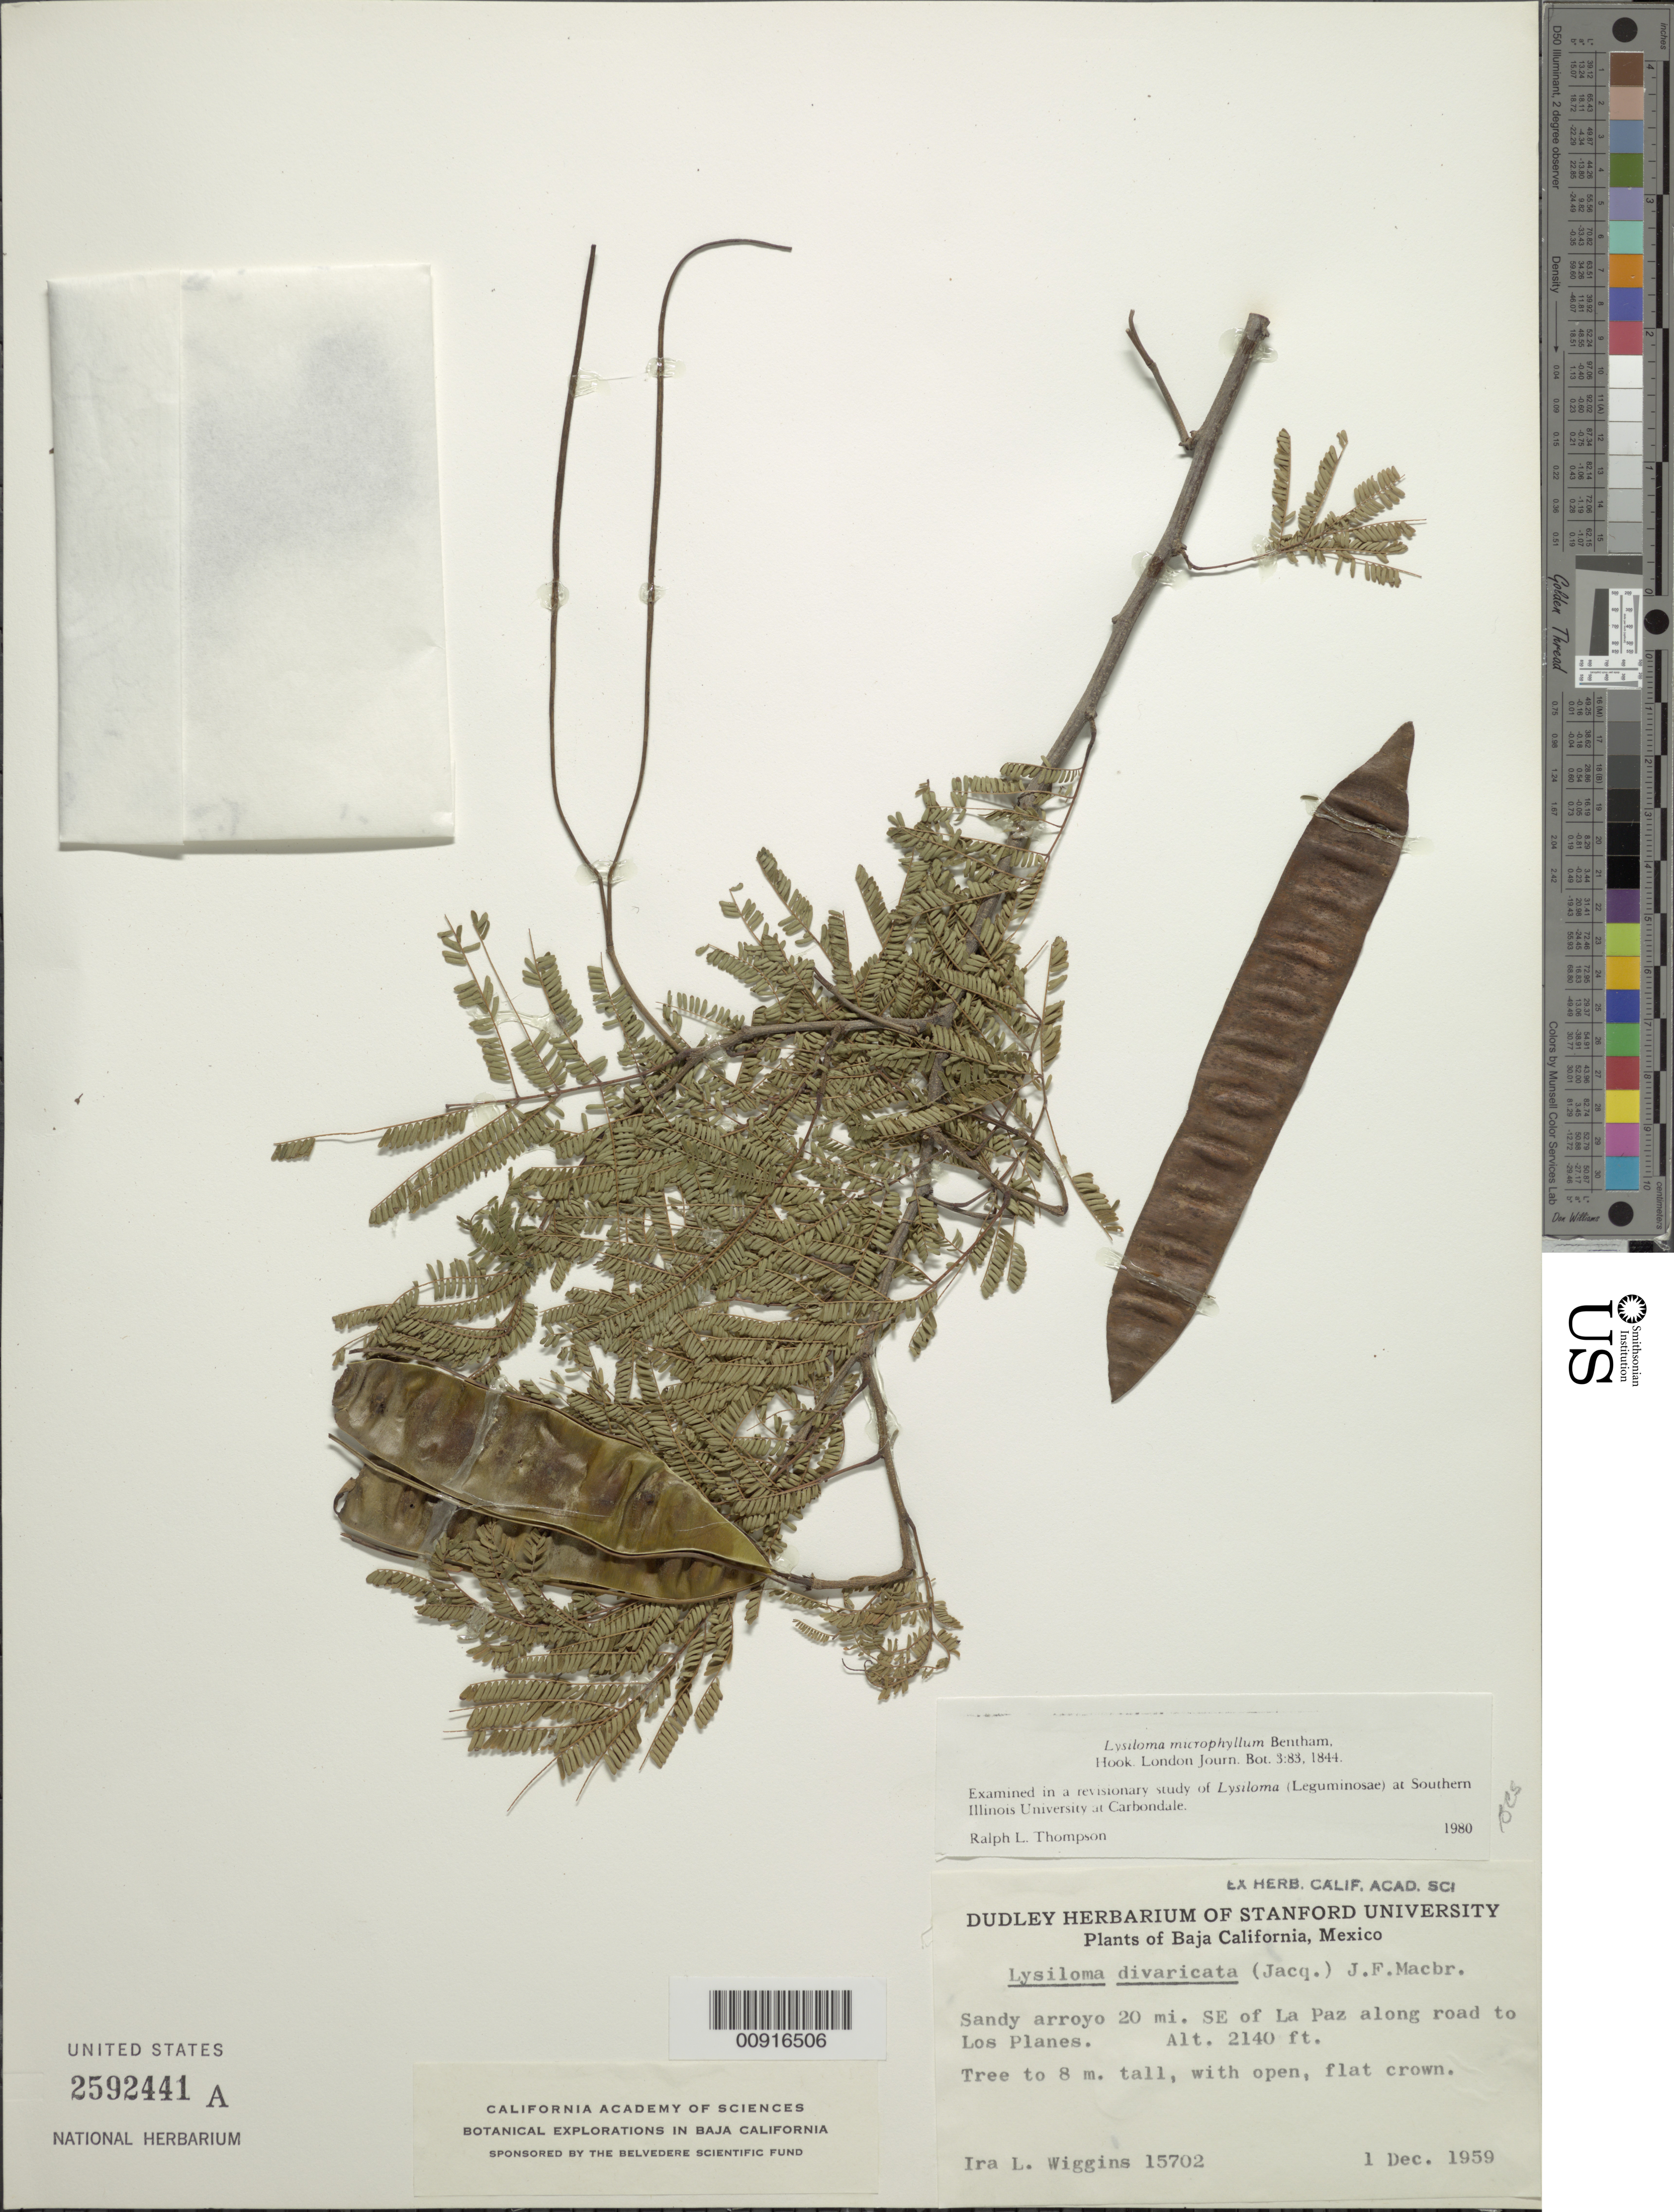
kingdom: Plantae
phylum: Tracheophyta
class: Magnoliopsida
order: Fabales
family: Fabaceae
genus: Lysiloma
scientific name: Lysiloma microphyllum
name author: Benth.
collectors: I. L. Wiggins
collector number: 15702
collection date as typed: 01 Dec 1959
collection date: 1959-12-01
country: Mexico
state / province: Baja California Sur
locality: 20 mi. SE of La Paz along road to Los Planes.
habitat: Sandy arroyo.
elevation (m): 652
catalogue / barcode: US 2592441A